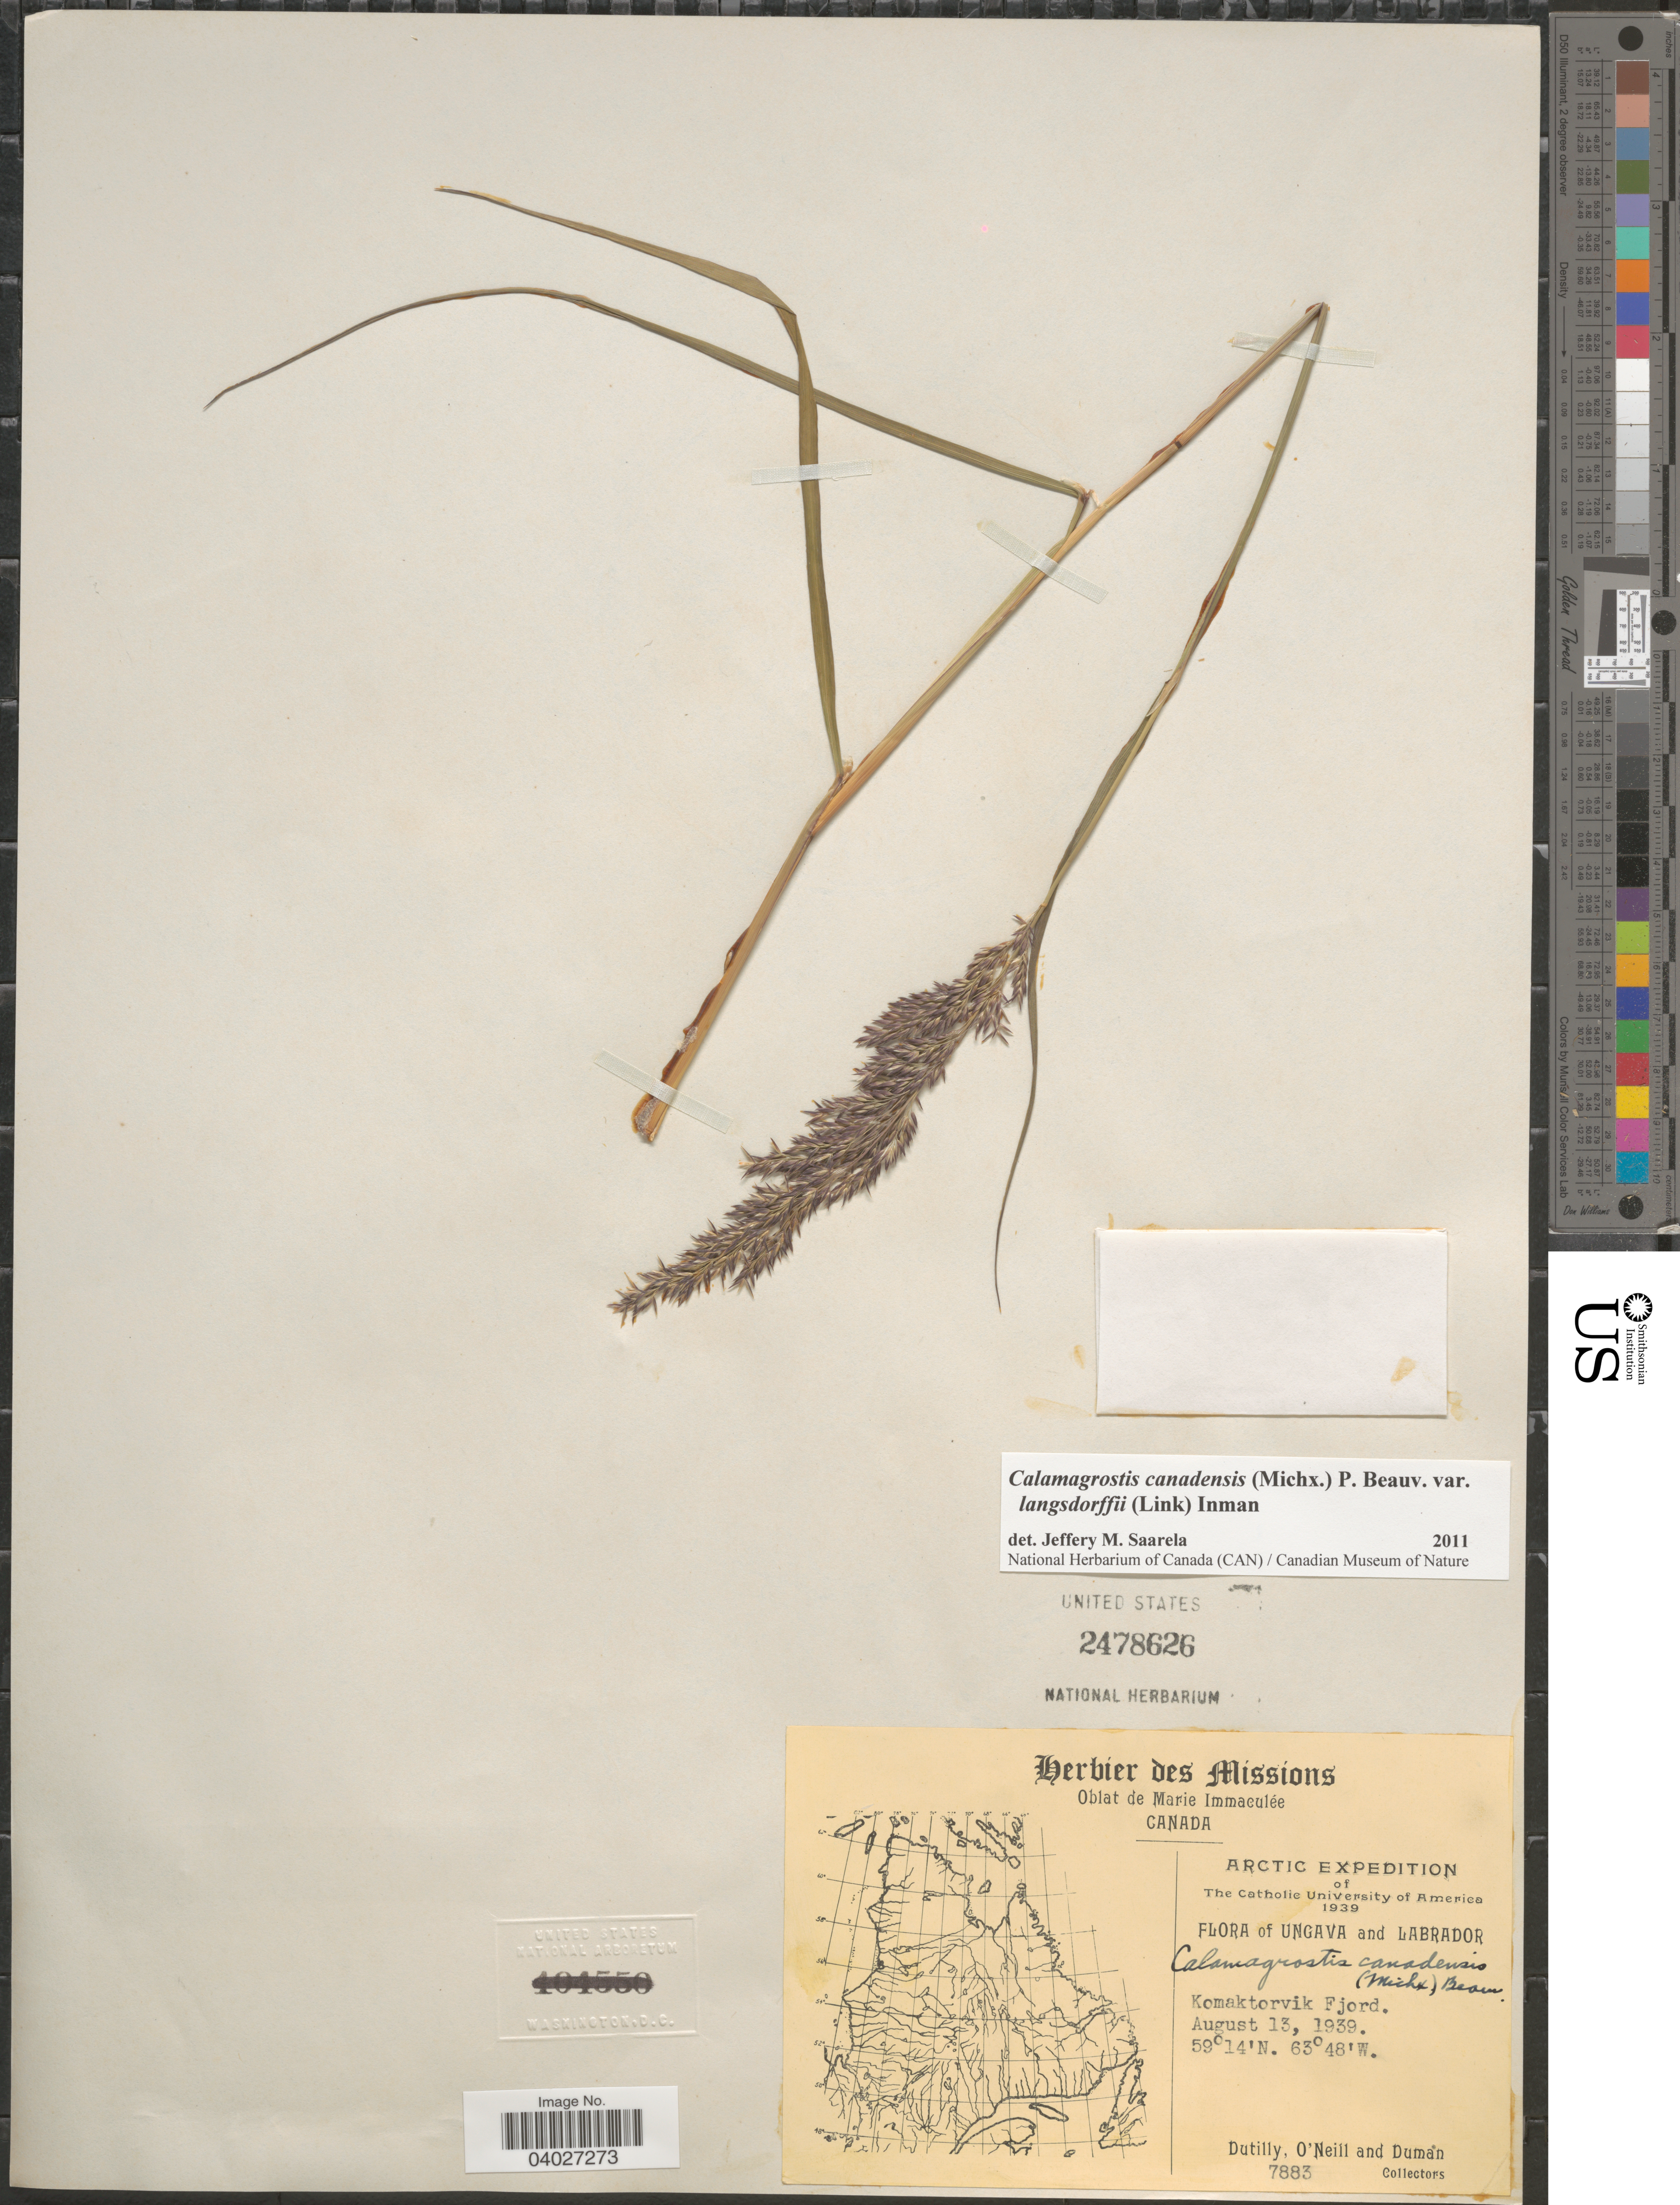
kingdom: Plantae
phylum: Tracheophyta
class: Liliopsida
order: Poales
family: Poaceae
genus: Calamagrostis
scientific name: Calamagrostis canadensis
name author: (Michx.) P. Beauv.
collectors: -. Dutilly, -. O'Neill & -. Duman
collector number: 7883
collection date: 1939-08-13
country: Canada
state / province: Newfoundland and Labrador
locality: Ungava and Labrador. Komaktorvik Fjord.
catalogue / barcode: US 2478626